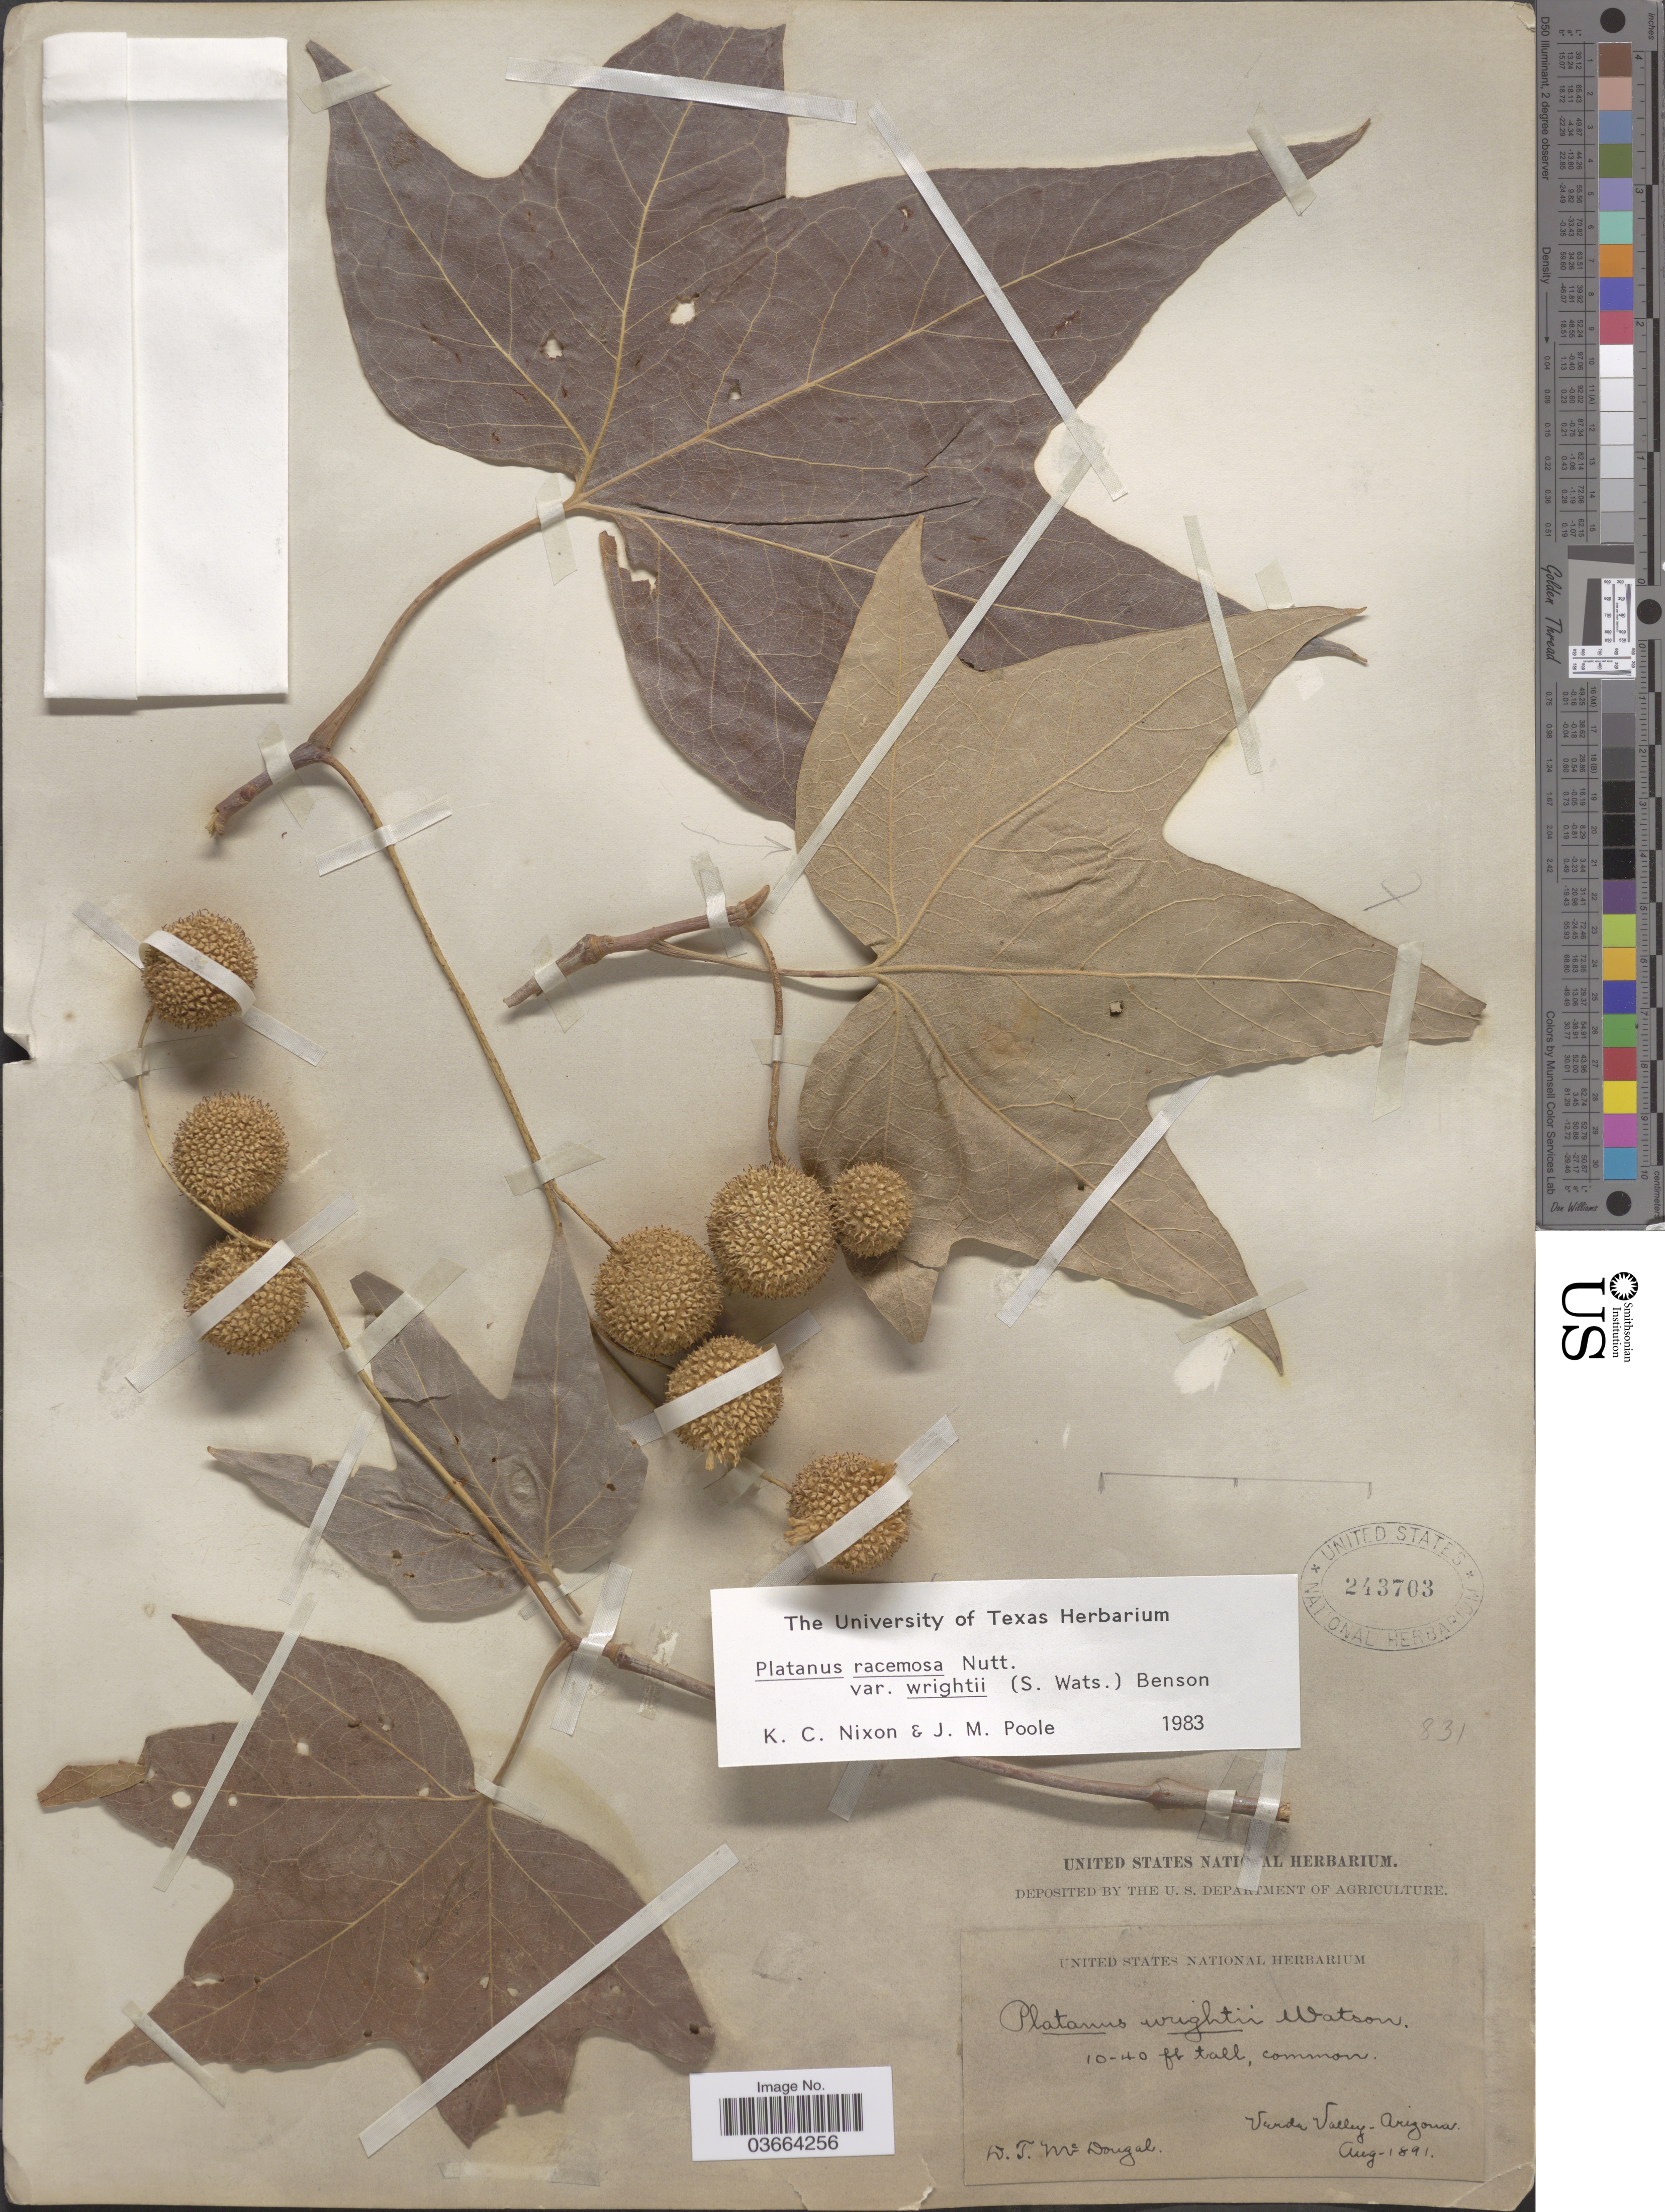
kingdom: Plantae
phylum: Tracheophyta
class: Magnoliopsida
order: Proteales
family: Platanaceae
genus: Platanus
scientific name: Platanus racemosa var. wrightii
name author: (S. Watson) L.D. Benson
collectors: D. T. MacDougal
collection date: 1891-08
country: United States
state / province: Arizona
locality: Verde Valley.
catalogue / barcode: US 243703